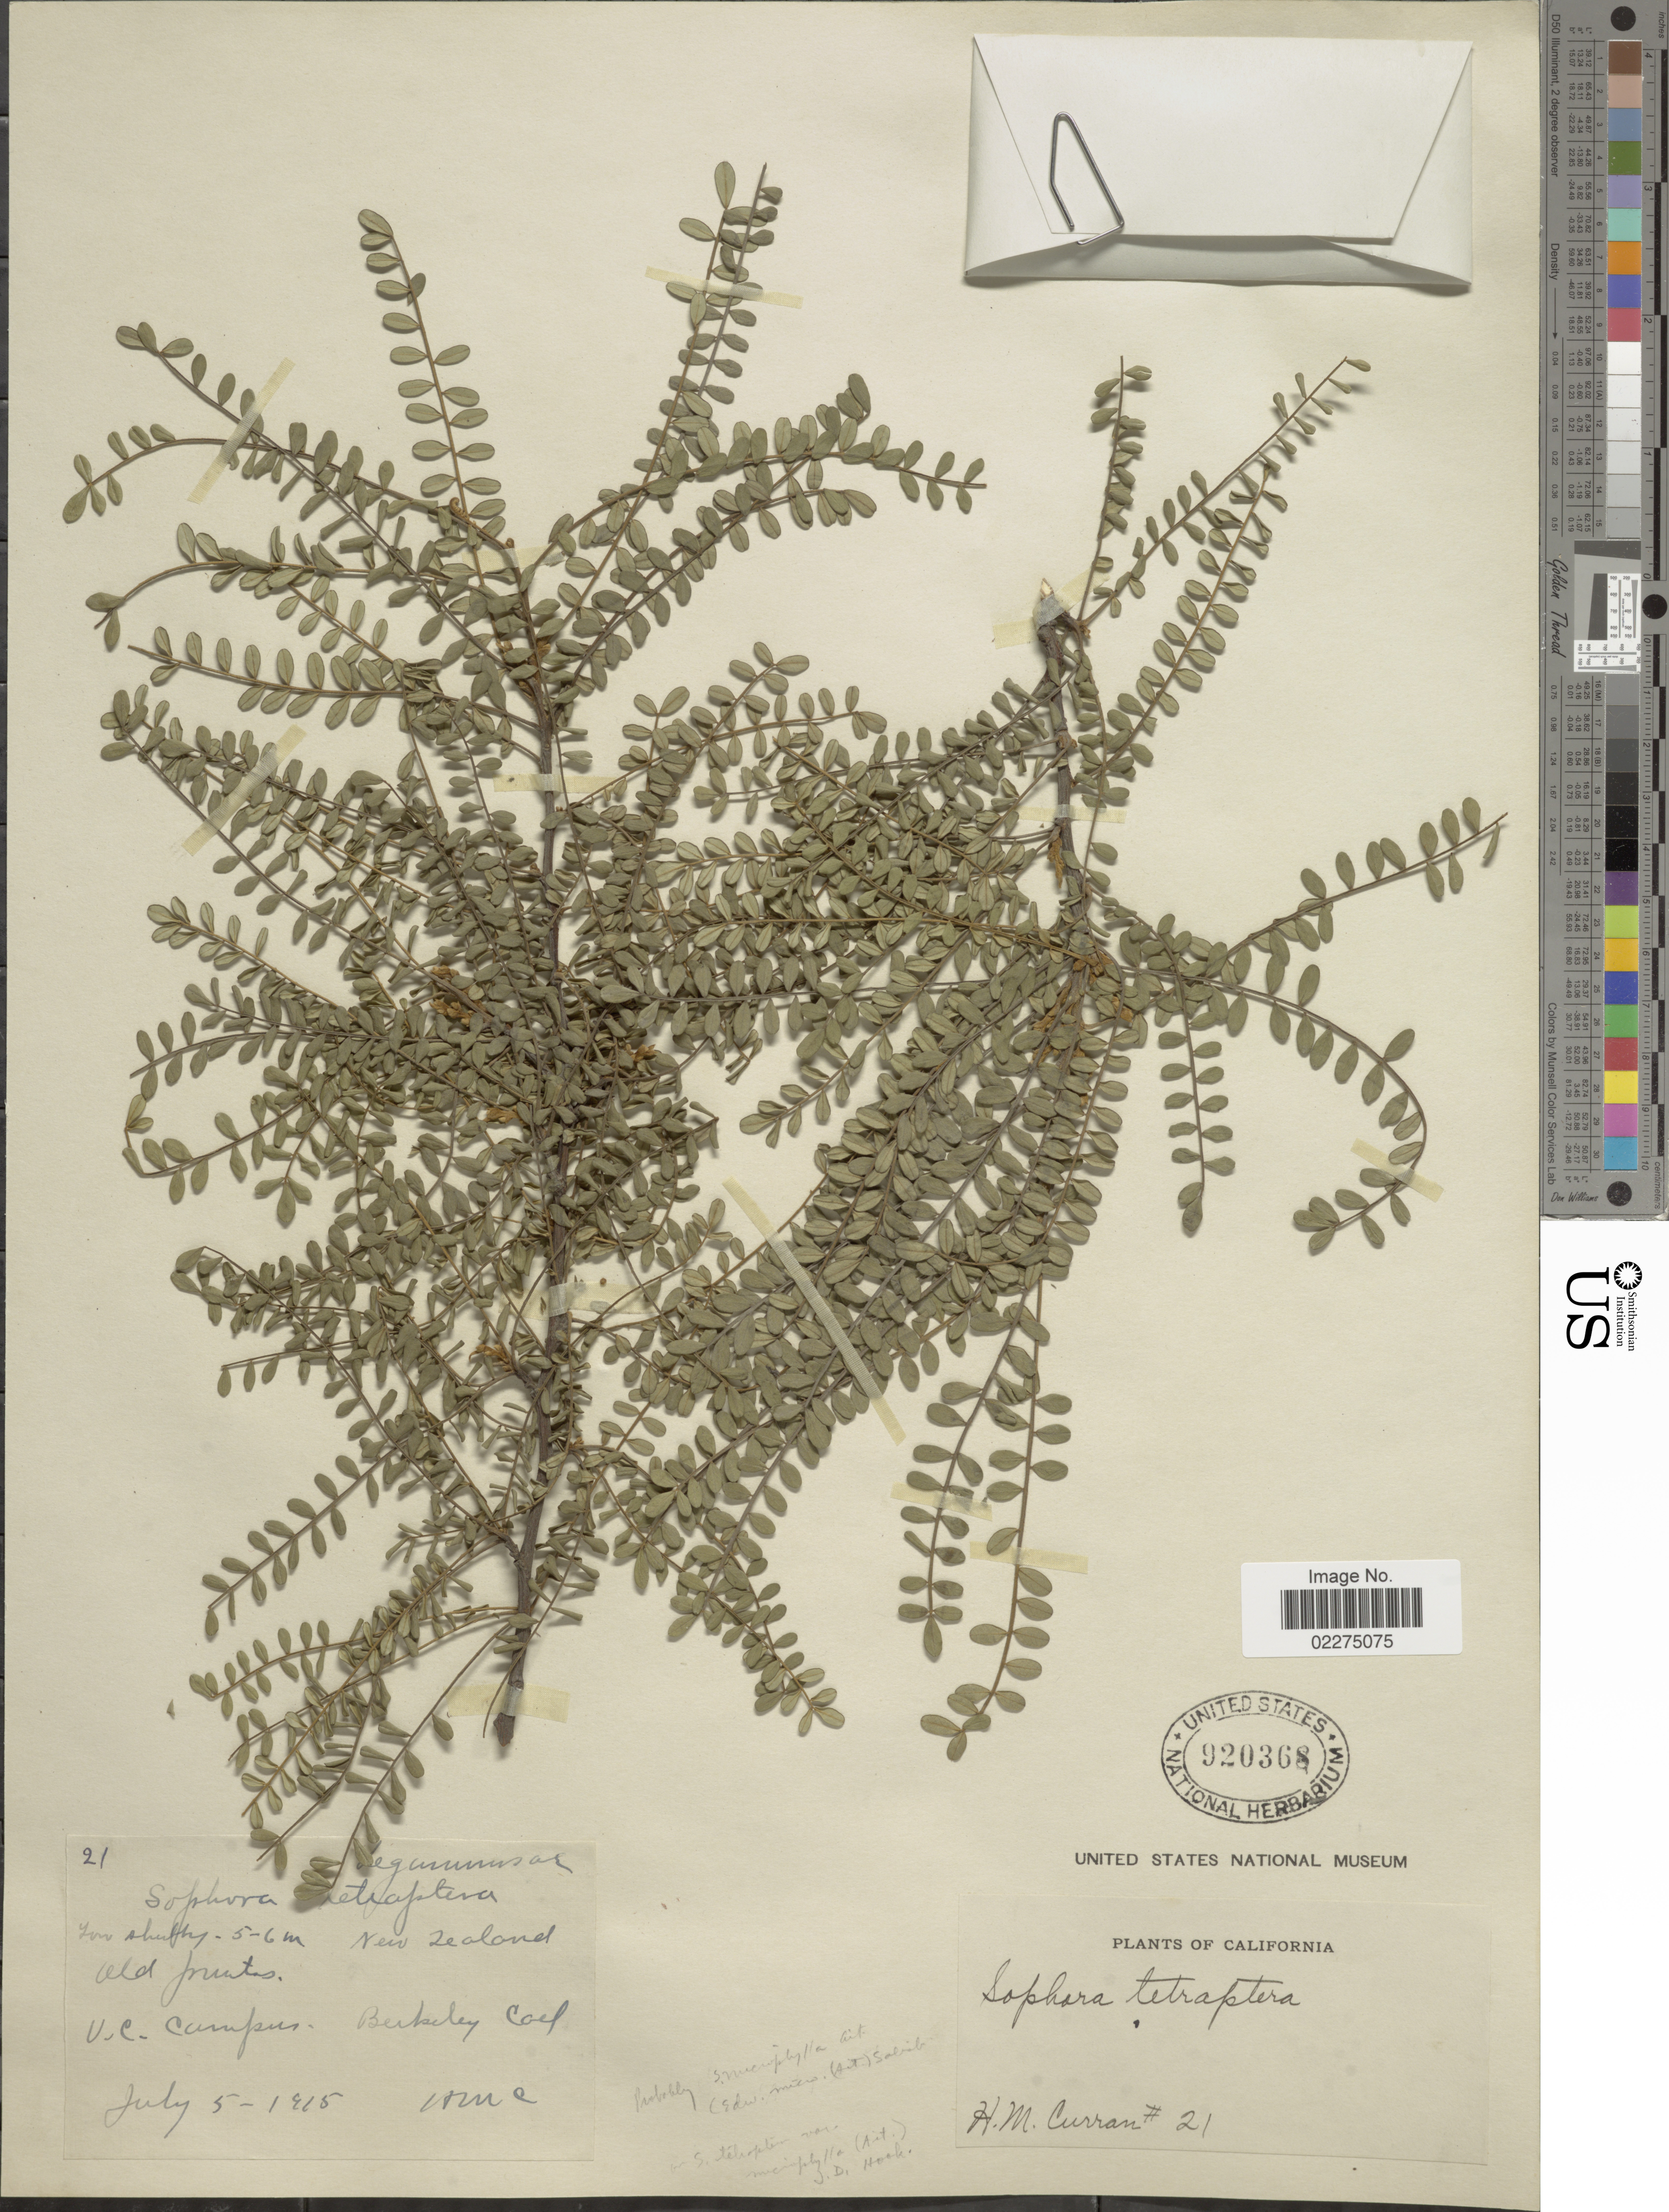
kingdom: Plantae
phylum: Tracheophyta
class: Magnoliopsida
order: Fabales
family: Fabaceae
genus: Sophora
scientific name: Sophora sp.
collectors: H. M. Curran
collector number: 21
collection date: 1915-07-05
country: United States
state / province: California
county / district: Alameda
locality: U. C. Campus. Berkeley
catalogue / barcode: US 920368